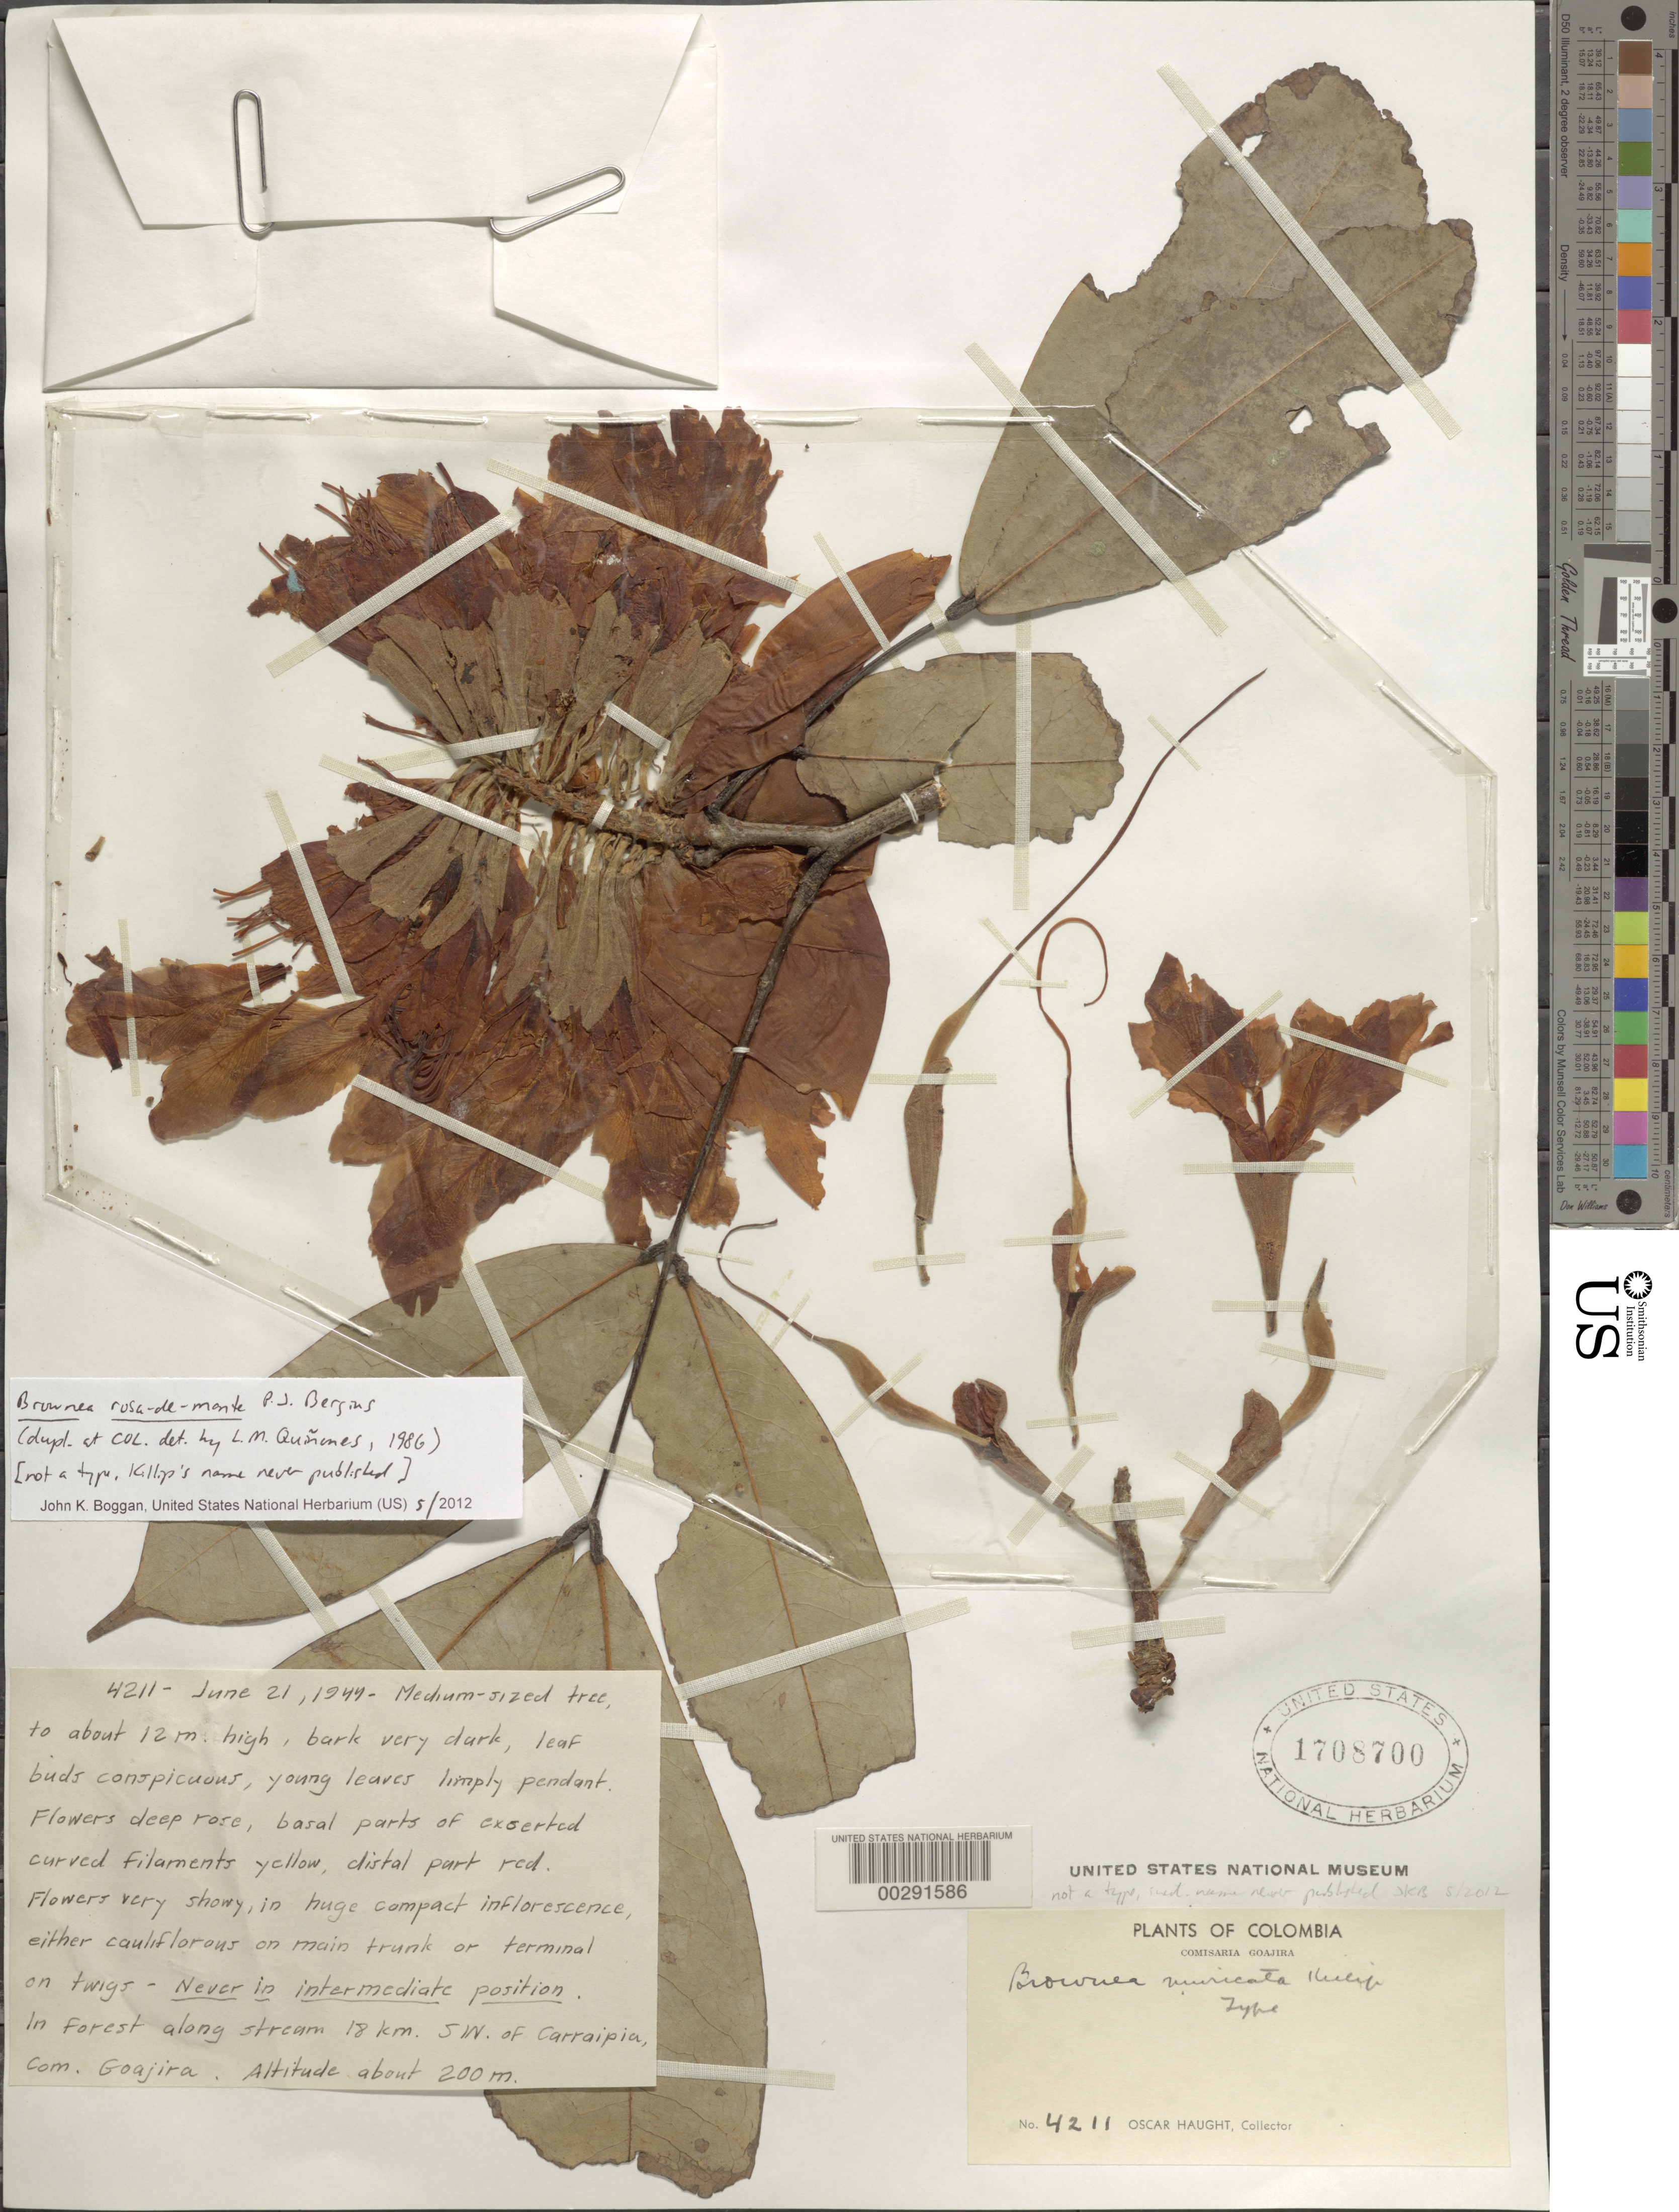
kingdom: Plantae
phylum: Tracheophyta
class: Magnoliopsida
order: Fabales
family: Fabaceae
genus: Brownea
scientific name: Brownea grandiceps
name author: Jacq.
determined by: Santos-Silva, J.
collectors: O. L. Haught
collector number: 4211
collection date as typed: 21 Jun 1944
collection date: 1944-06-21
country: Colombia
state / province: La Guajira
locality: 18 km SW of Carraipia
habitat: In forest along stream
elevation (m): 200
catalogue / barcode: US 1708700